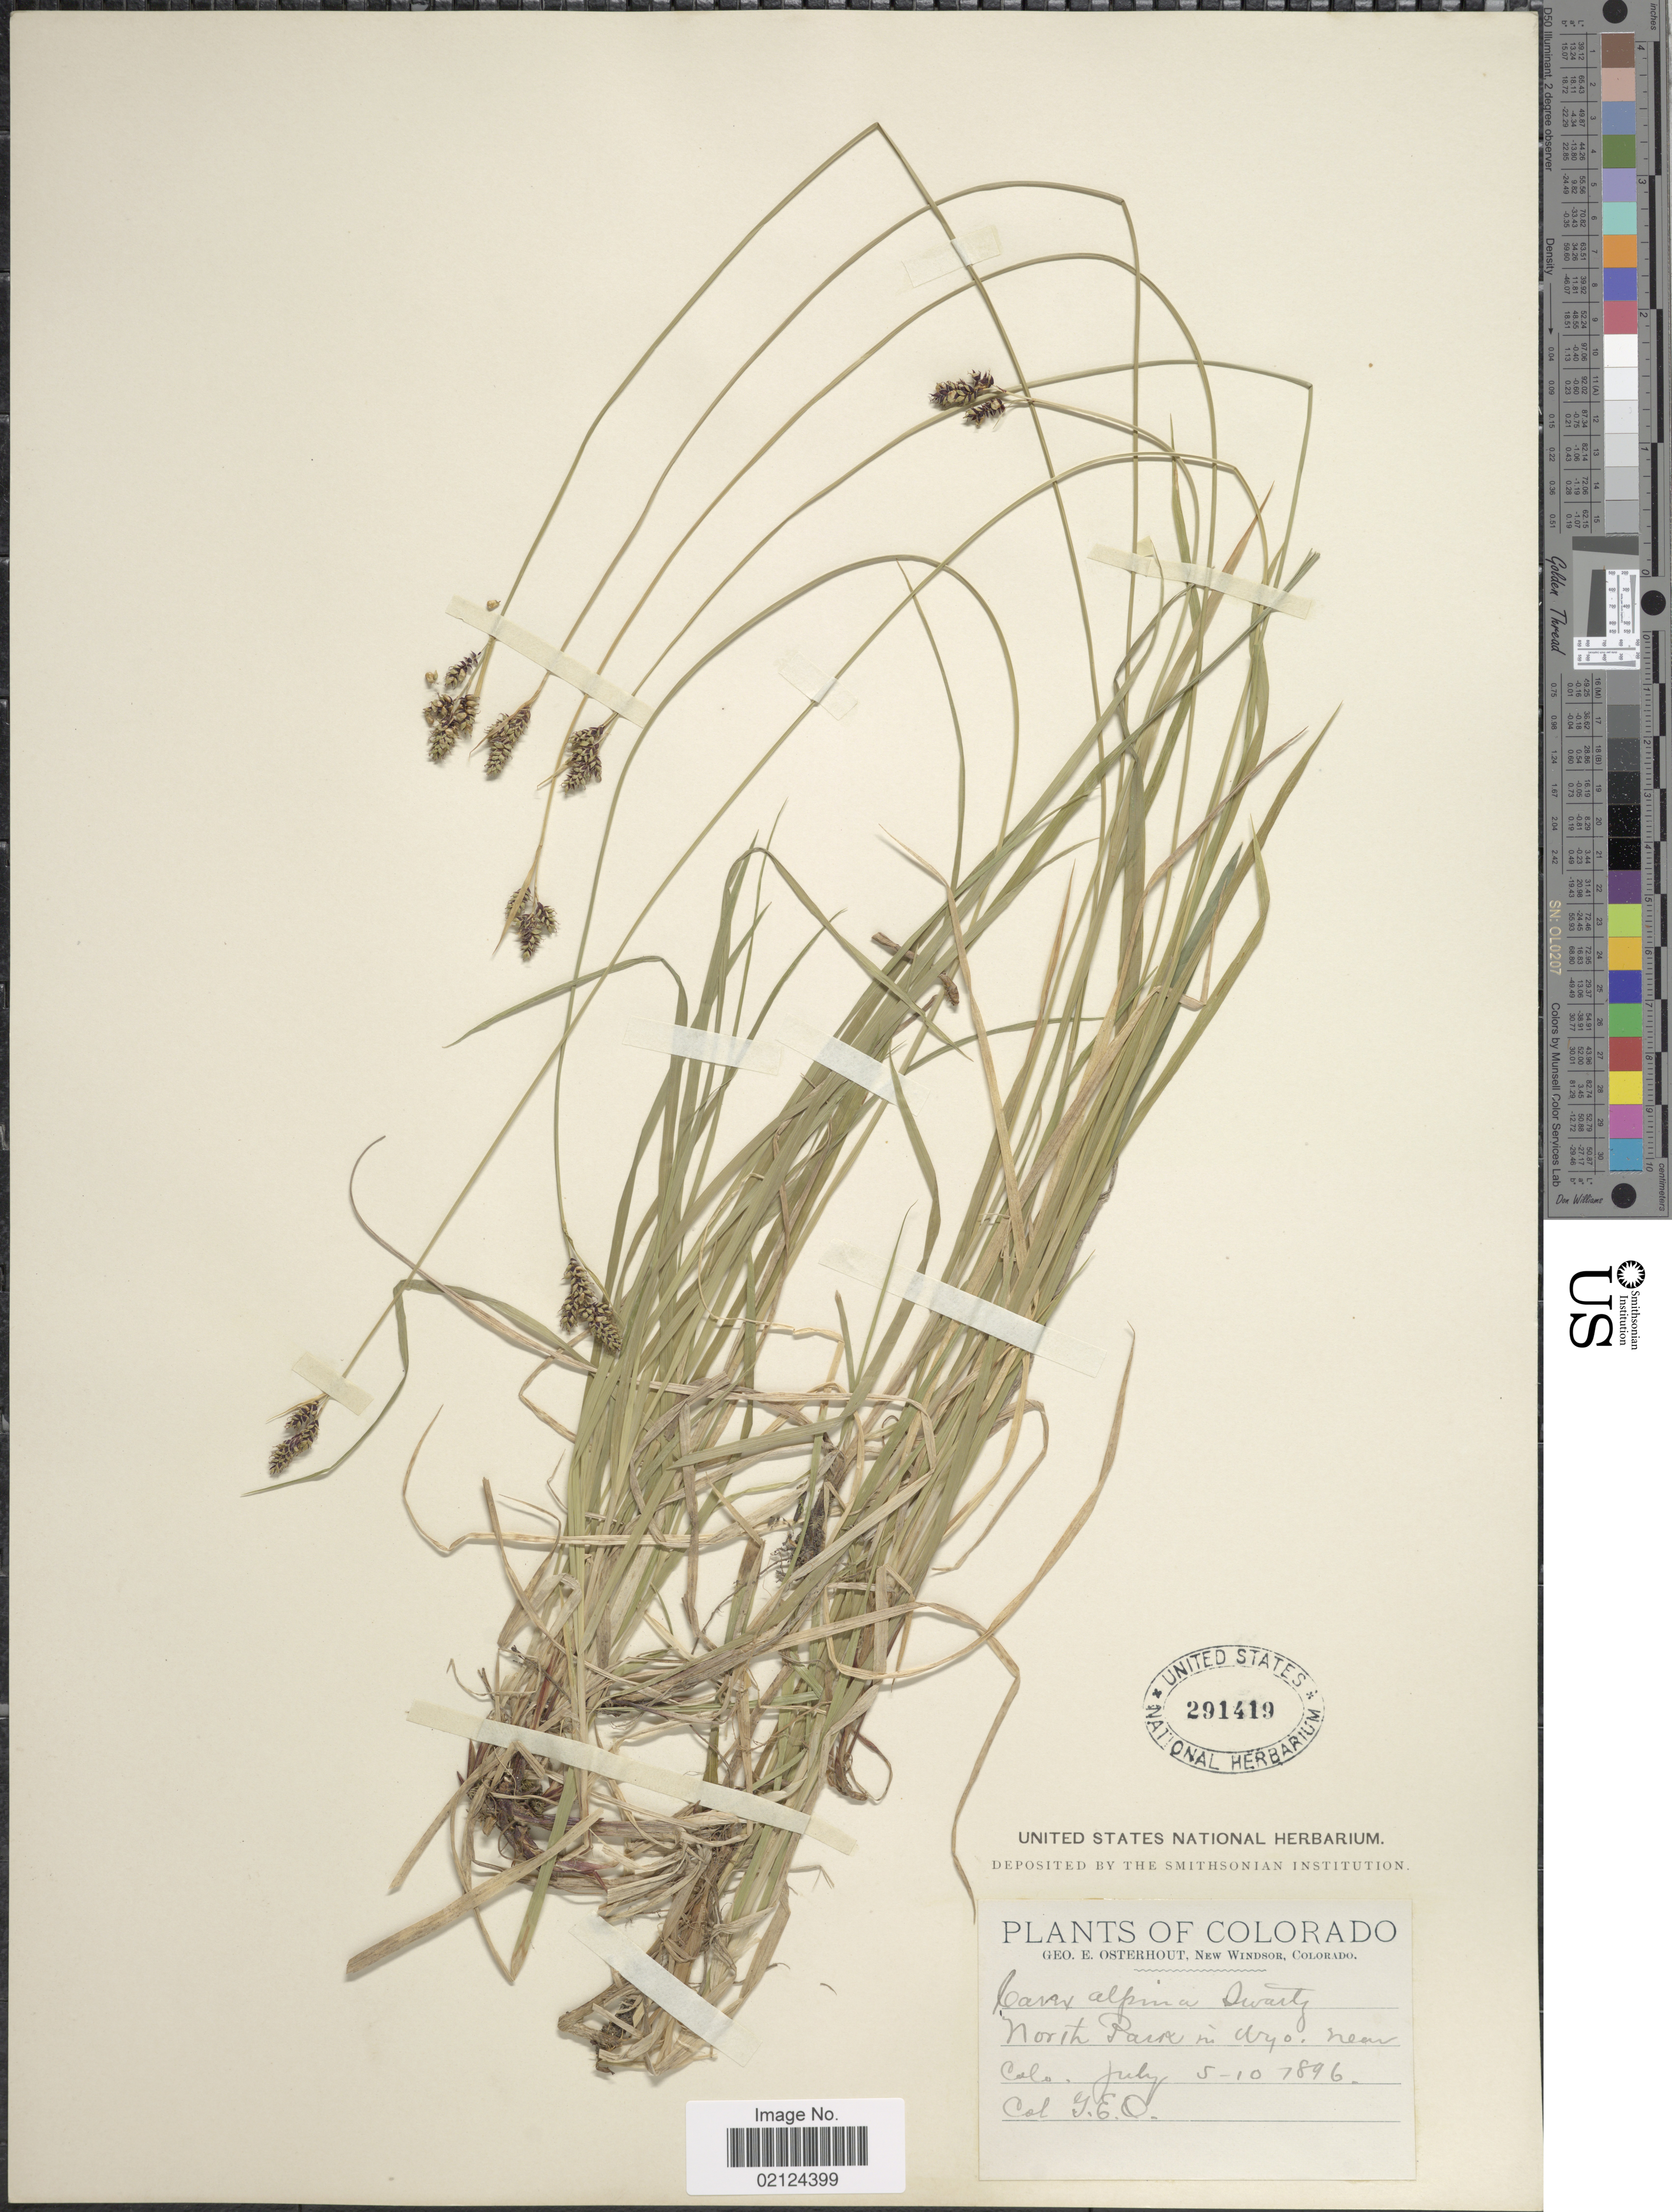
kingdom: Plantae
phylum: Tracheophyta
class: Liliopsida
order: Poales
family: Cyperaceae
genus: Carex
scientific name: Carex media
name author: R. Br.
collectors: G. Osterhout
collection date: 1896-07-05/1896-07-10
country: United States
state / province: Wyoming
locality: North Park in Wyo, near Colo.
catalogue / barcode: US 291419